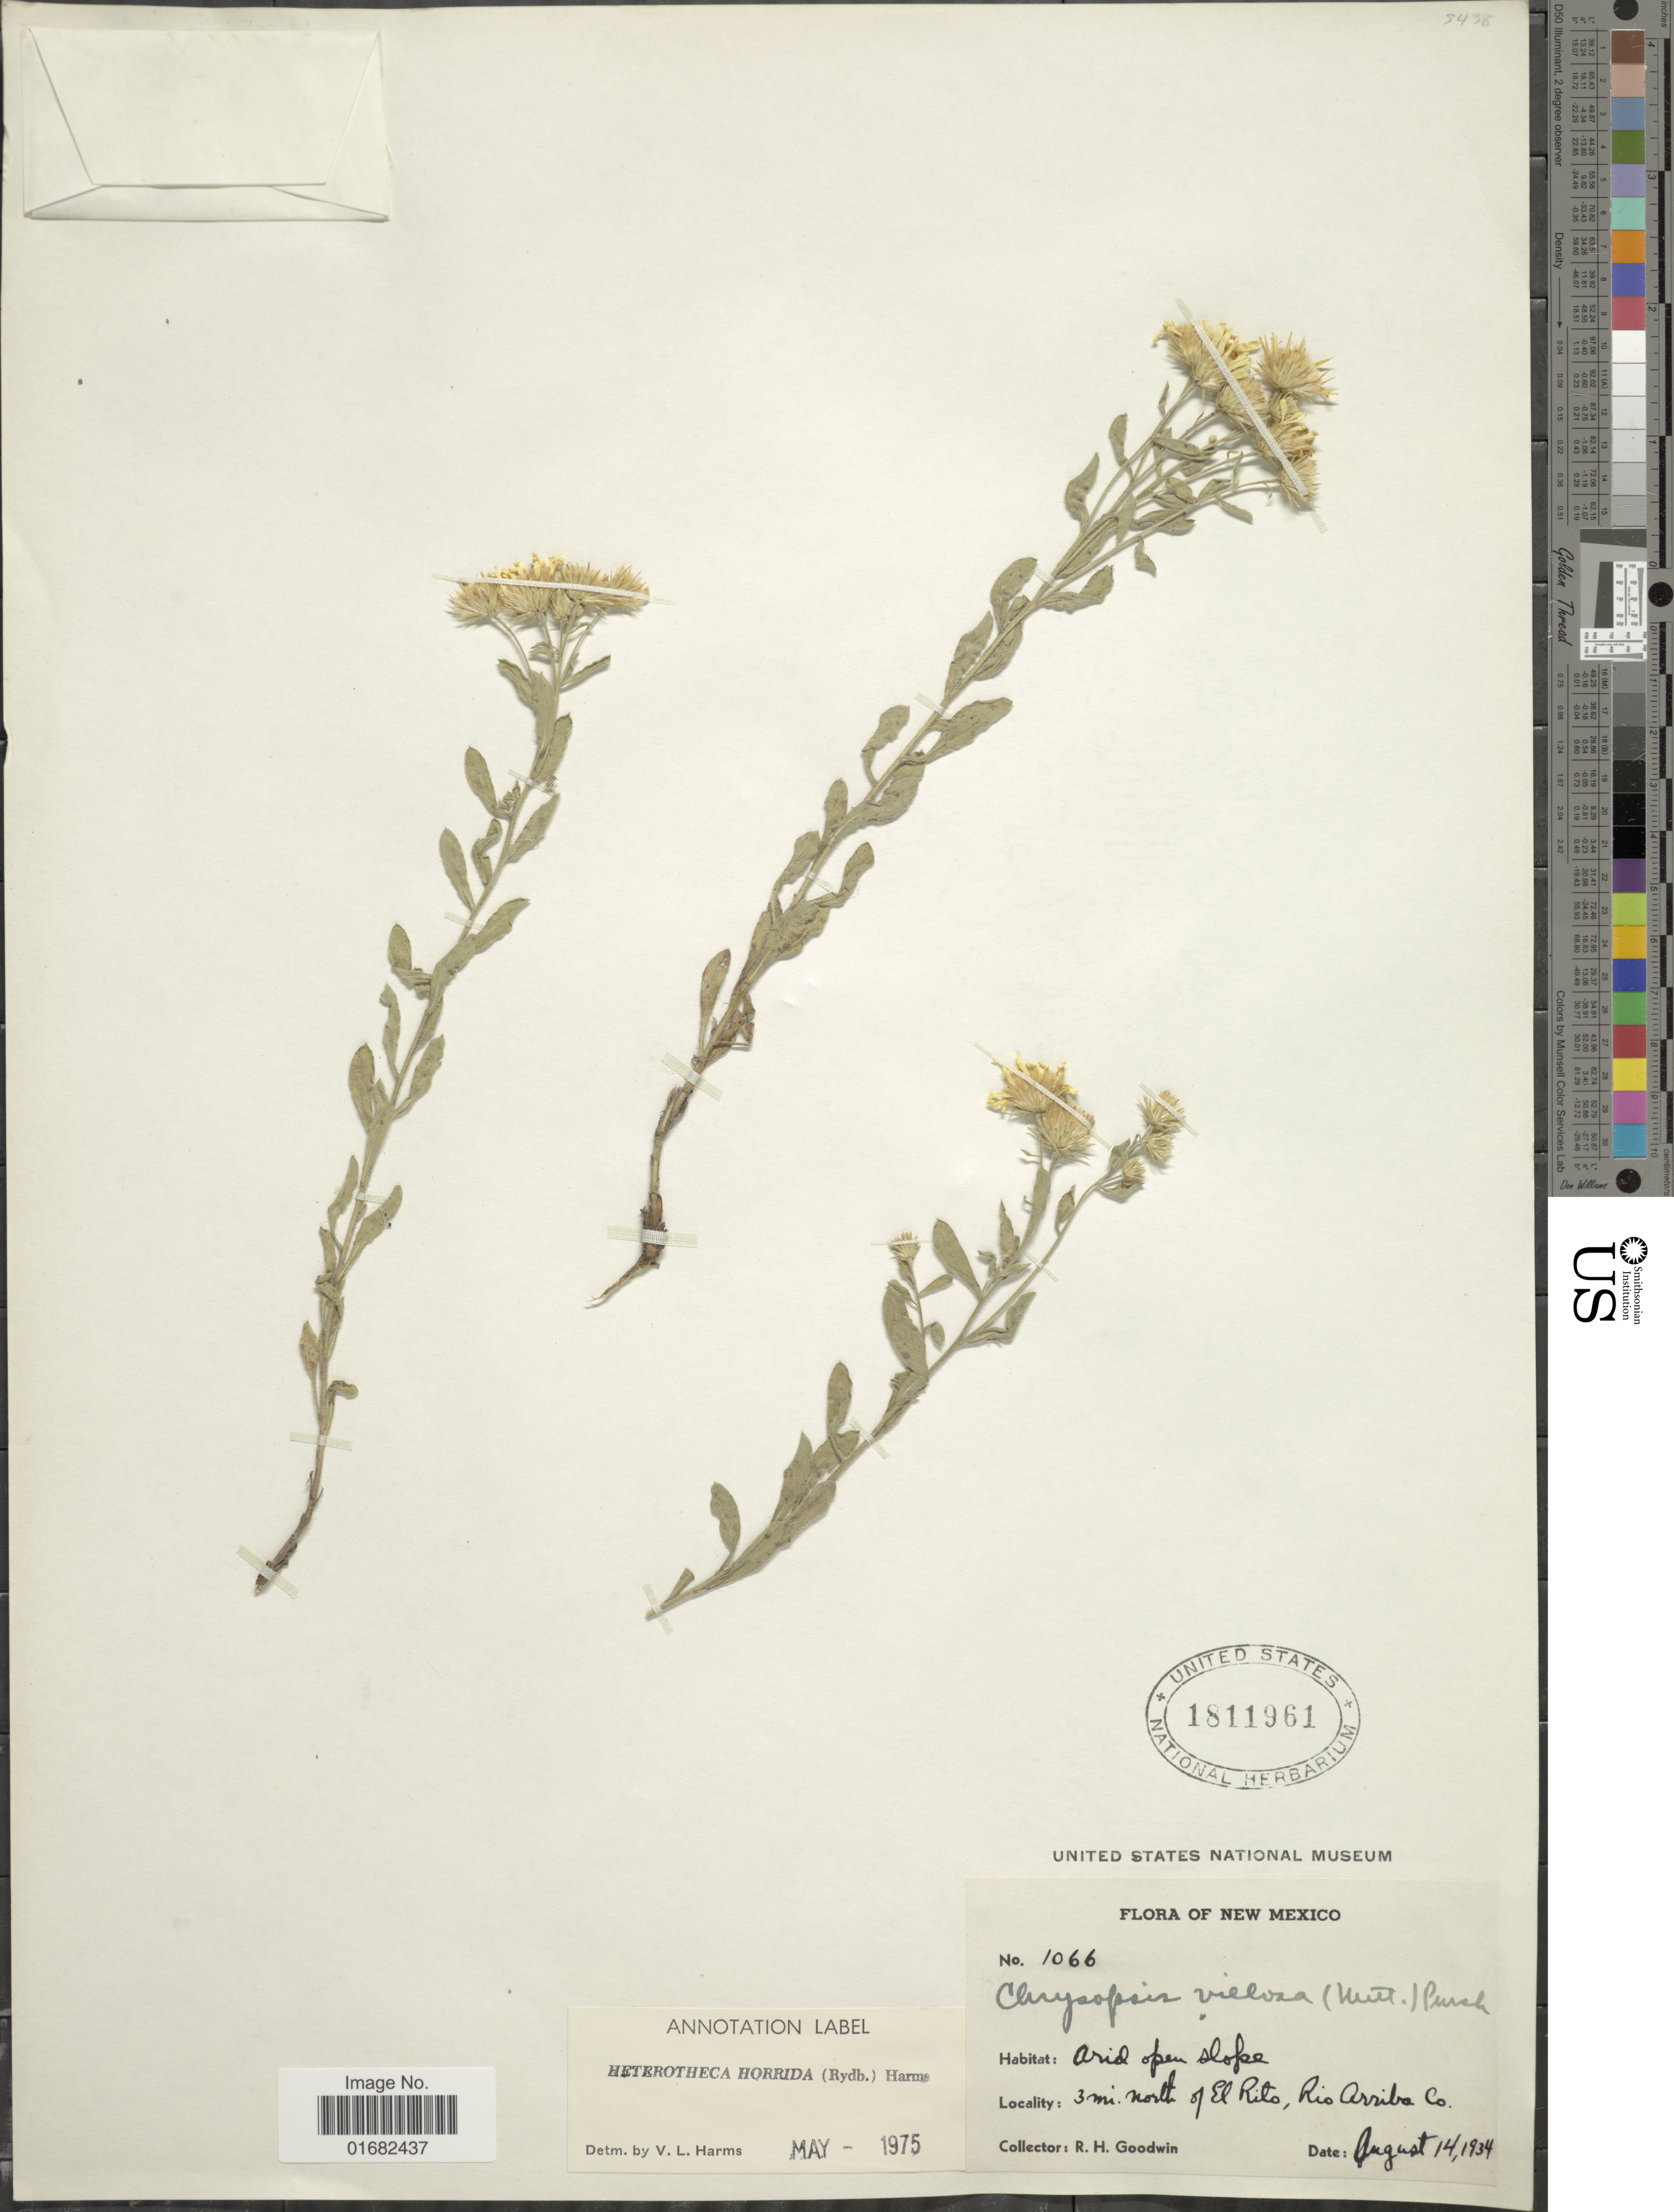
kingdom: Plantae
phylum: Tracheophyta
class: Magnoliopsida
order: Asterales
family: Asteraceae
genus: Heterotheca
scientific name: Heterotheca horrida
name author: (Rydb.) V.L. Harms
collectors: R. Goodwin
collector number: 1066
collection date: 1934-08-14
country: United States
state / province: New Mexico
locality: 3 mi. north of El Rito, Rio Arriba Co.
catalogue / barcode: US 1811961